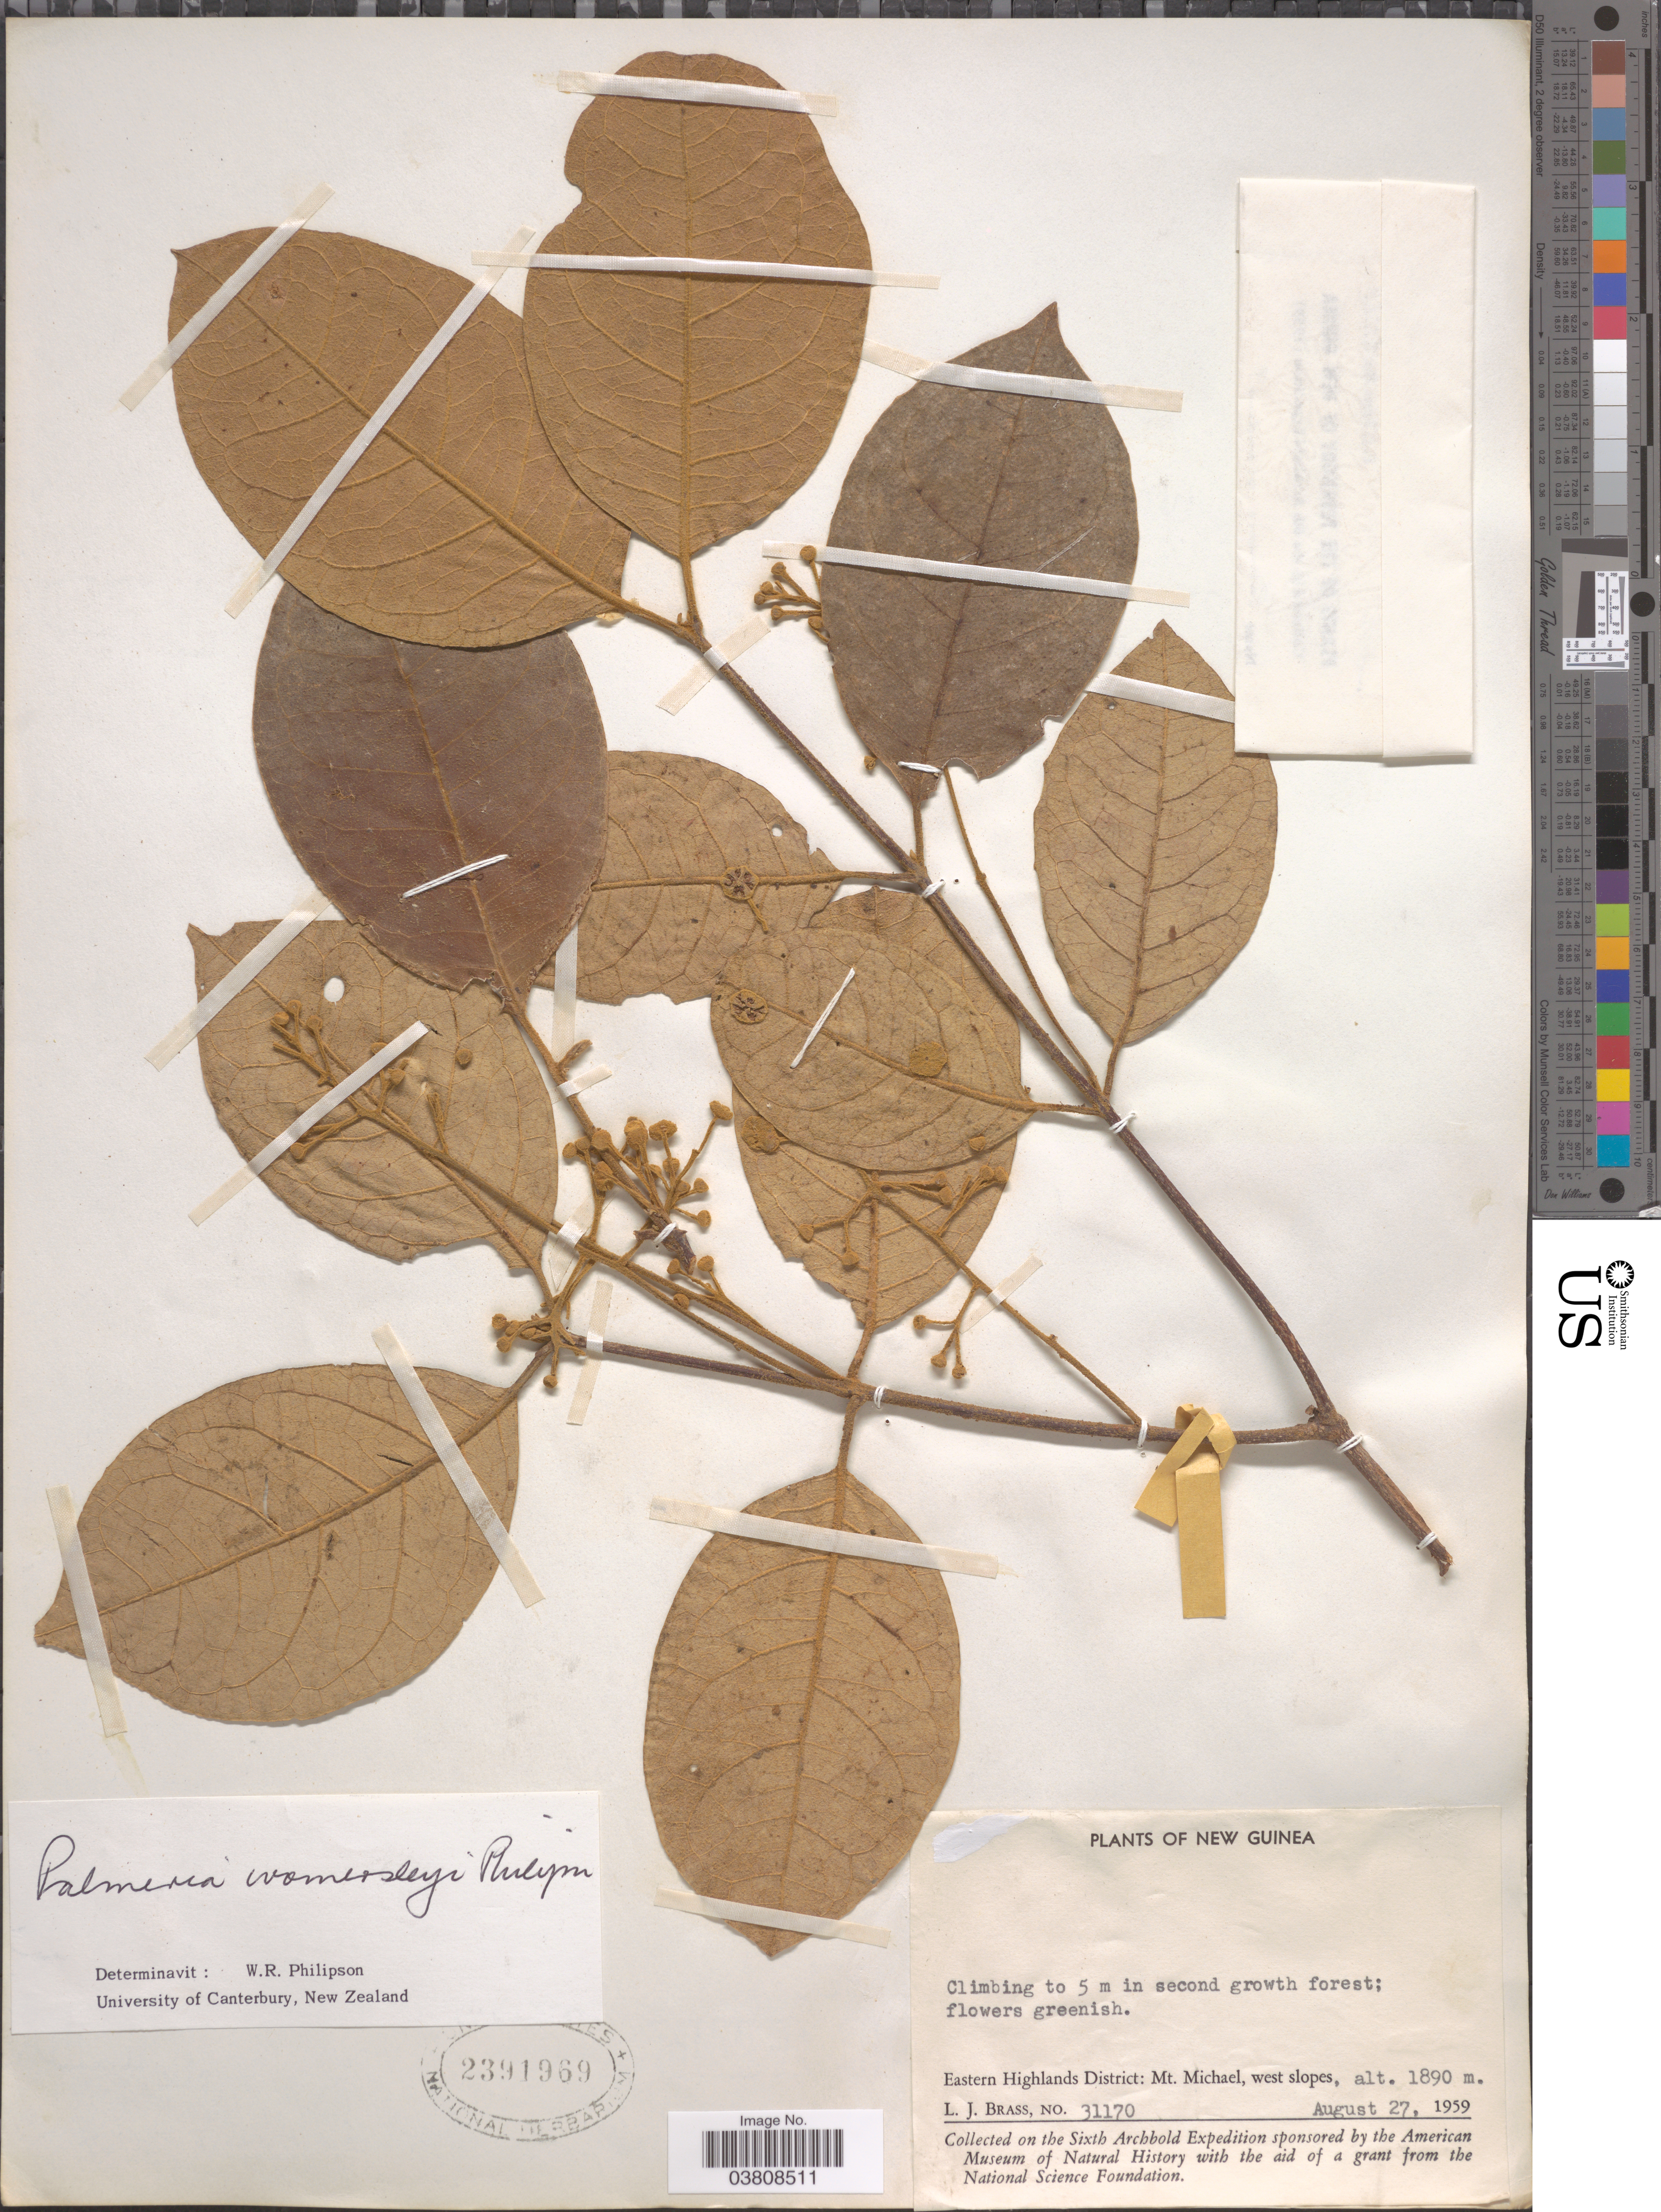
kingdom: Plantae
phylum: Tracheophyta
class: Magnoliopsida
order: Laurales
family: Monimiaceae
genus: Palmeria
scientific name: Palmeria womersleyi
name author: Philipson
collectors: L. J. Brass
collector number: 31170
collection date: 1959-08-27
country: Papua New Guinea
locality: New Guinea. Eastern Highlands District: Mt. Michael, west slopes.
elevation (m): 1890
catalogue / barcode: US 2391969